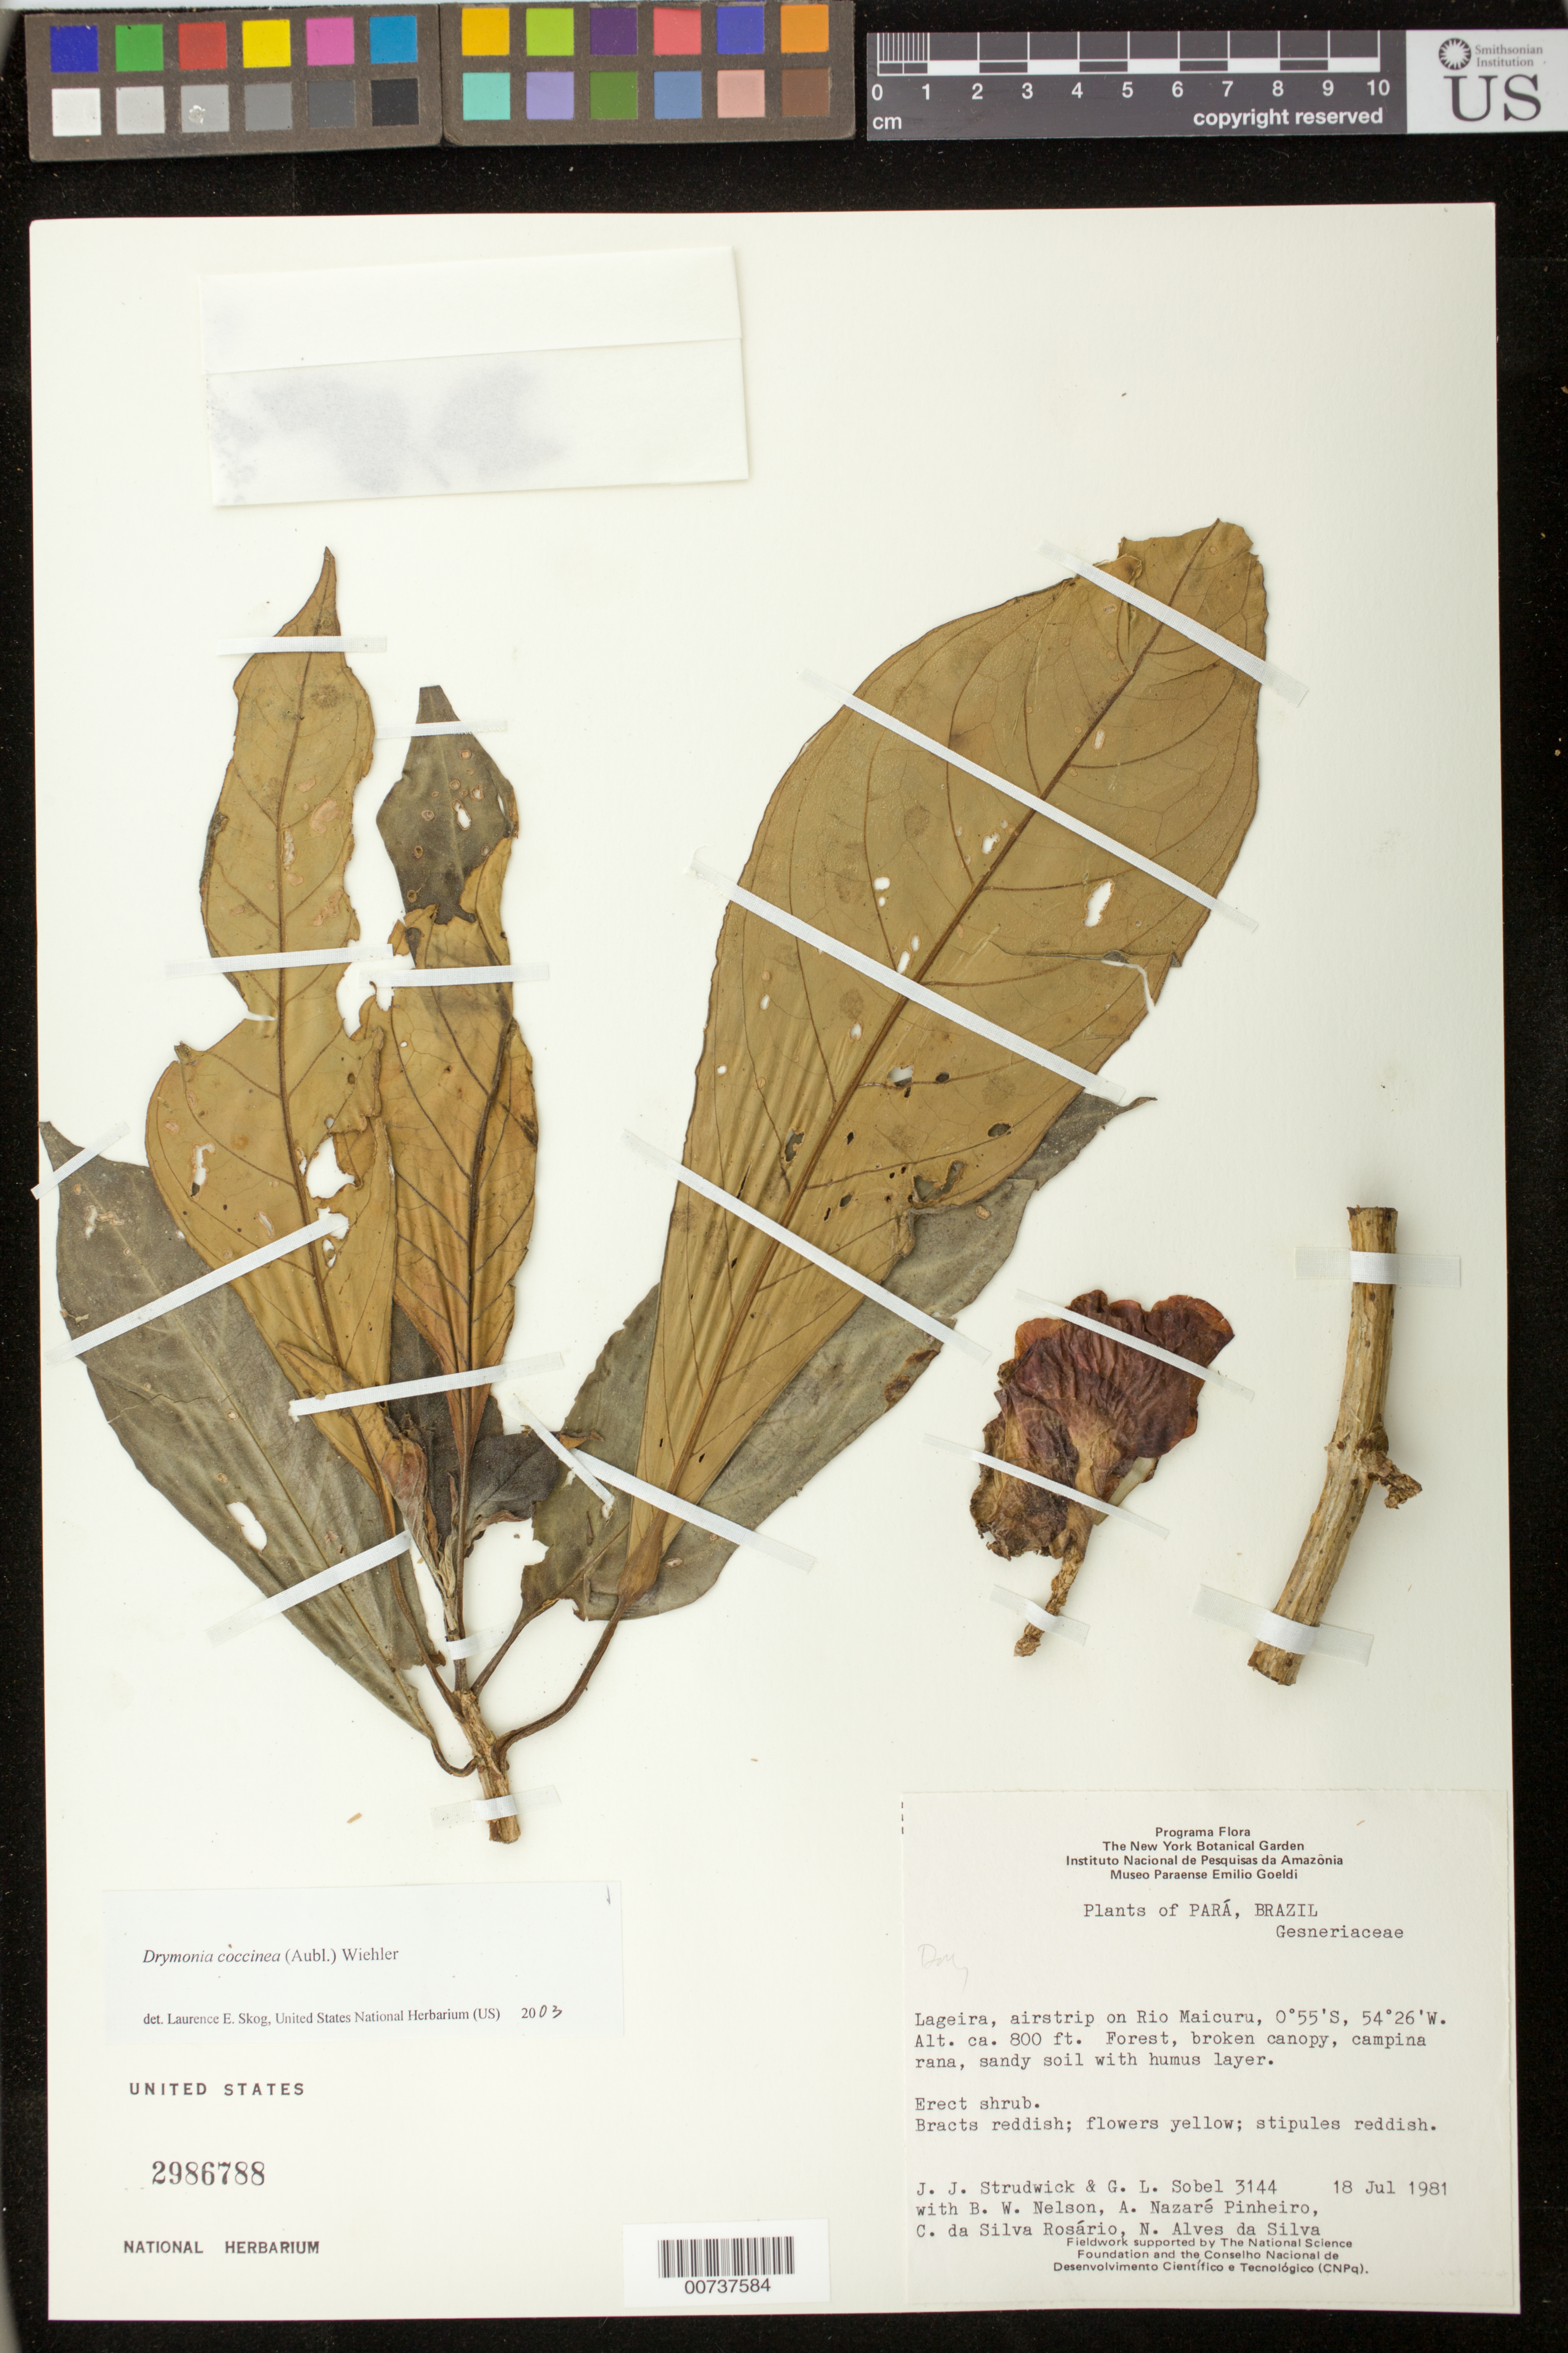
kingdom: Plantae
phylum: Tracheophyta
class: Magnoliopsida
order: Lamiales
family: Gesneriaceae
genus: Drymonia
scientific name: Drymonia coccinea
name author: (Aubl.) Wiehler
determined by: Feuillet, C.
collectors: J. J. Strudwick, G. L. Sobel & et al.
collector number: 3144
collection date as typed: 18 Jul 1981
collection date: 1981-07-18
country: Brazil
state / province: Pará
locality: Lageira, airstrip on Rio Maicuru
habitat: Forest, broken canopy, campina rana, sandy soil with humus layer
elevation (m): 244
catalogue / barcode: US 2986788